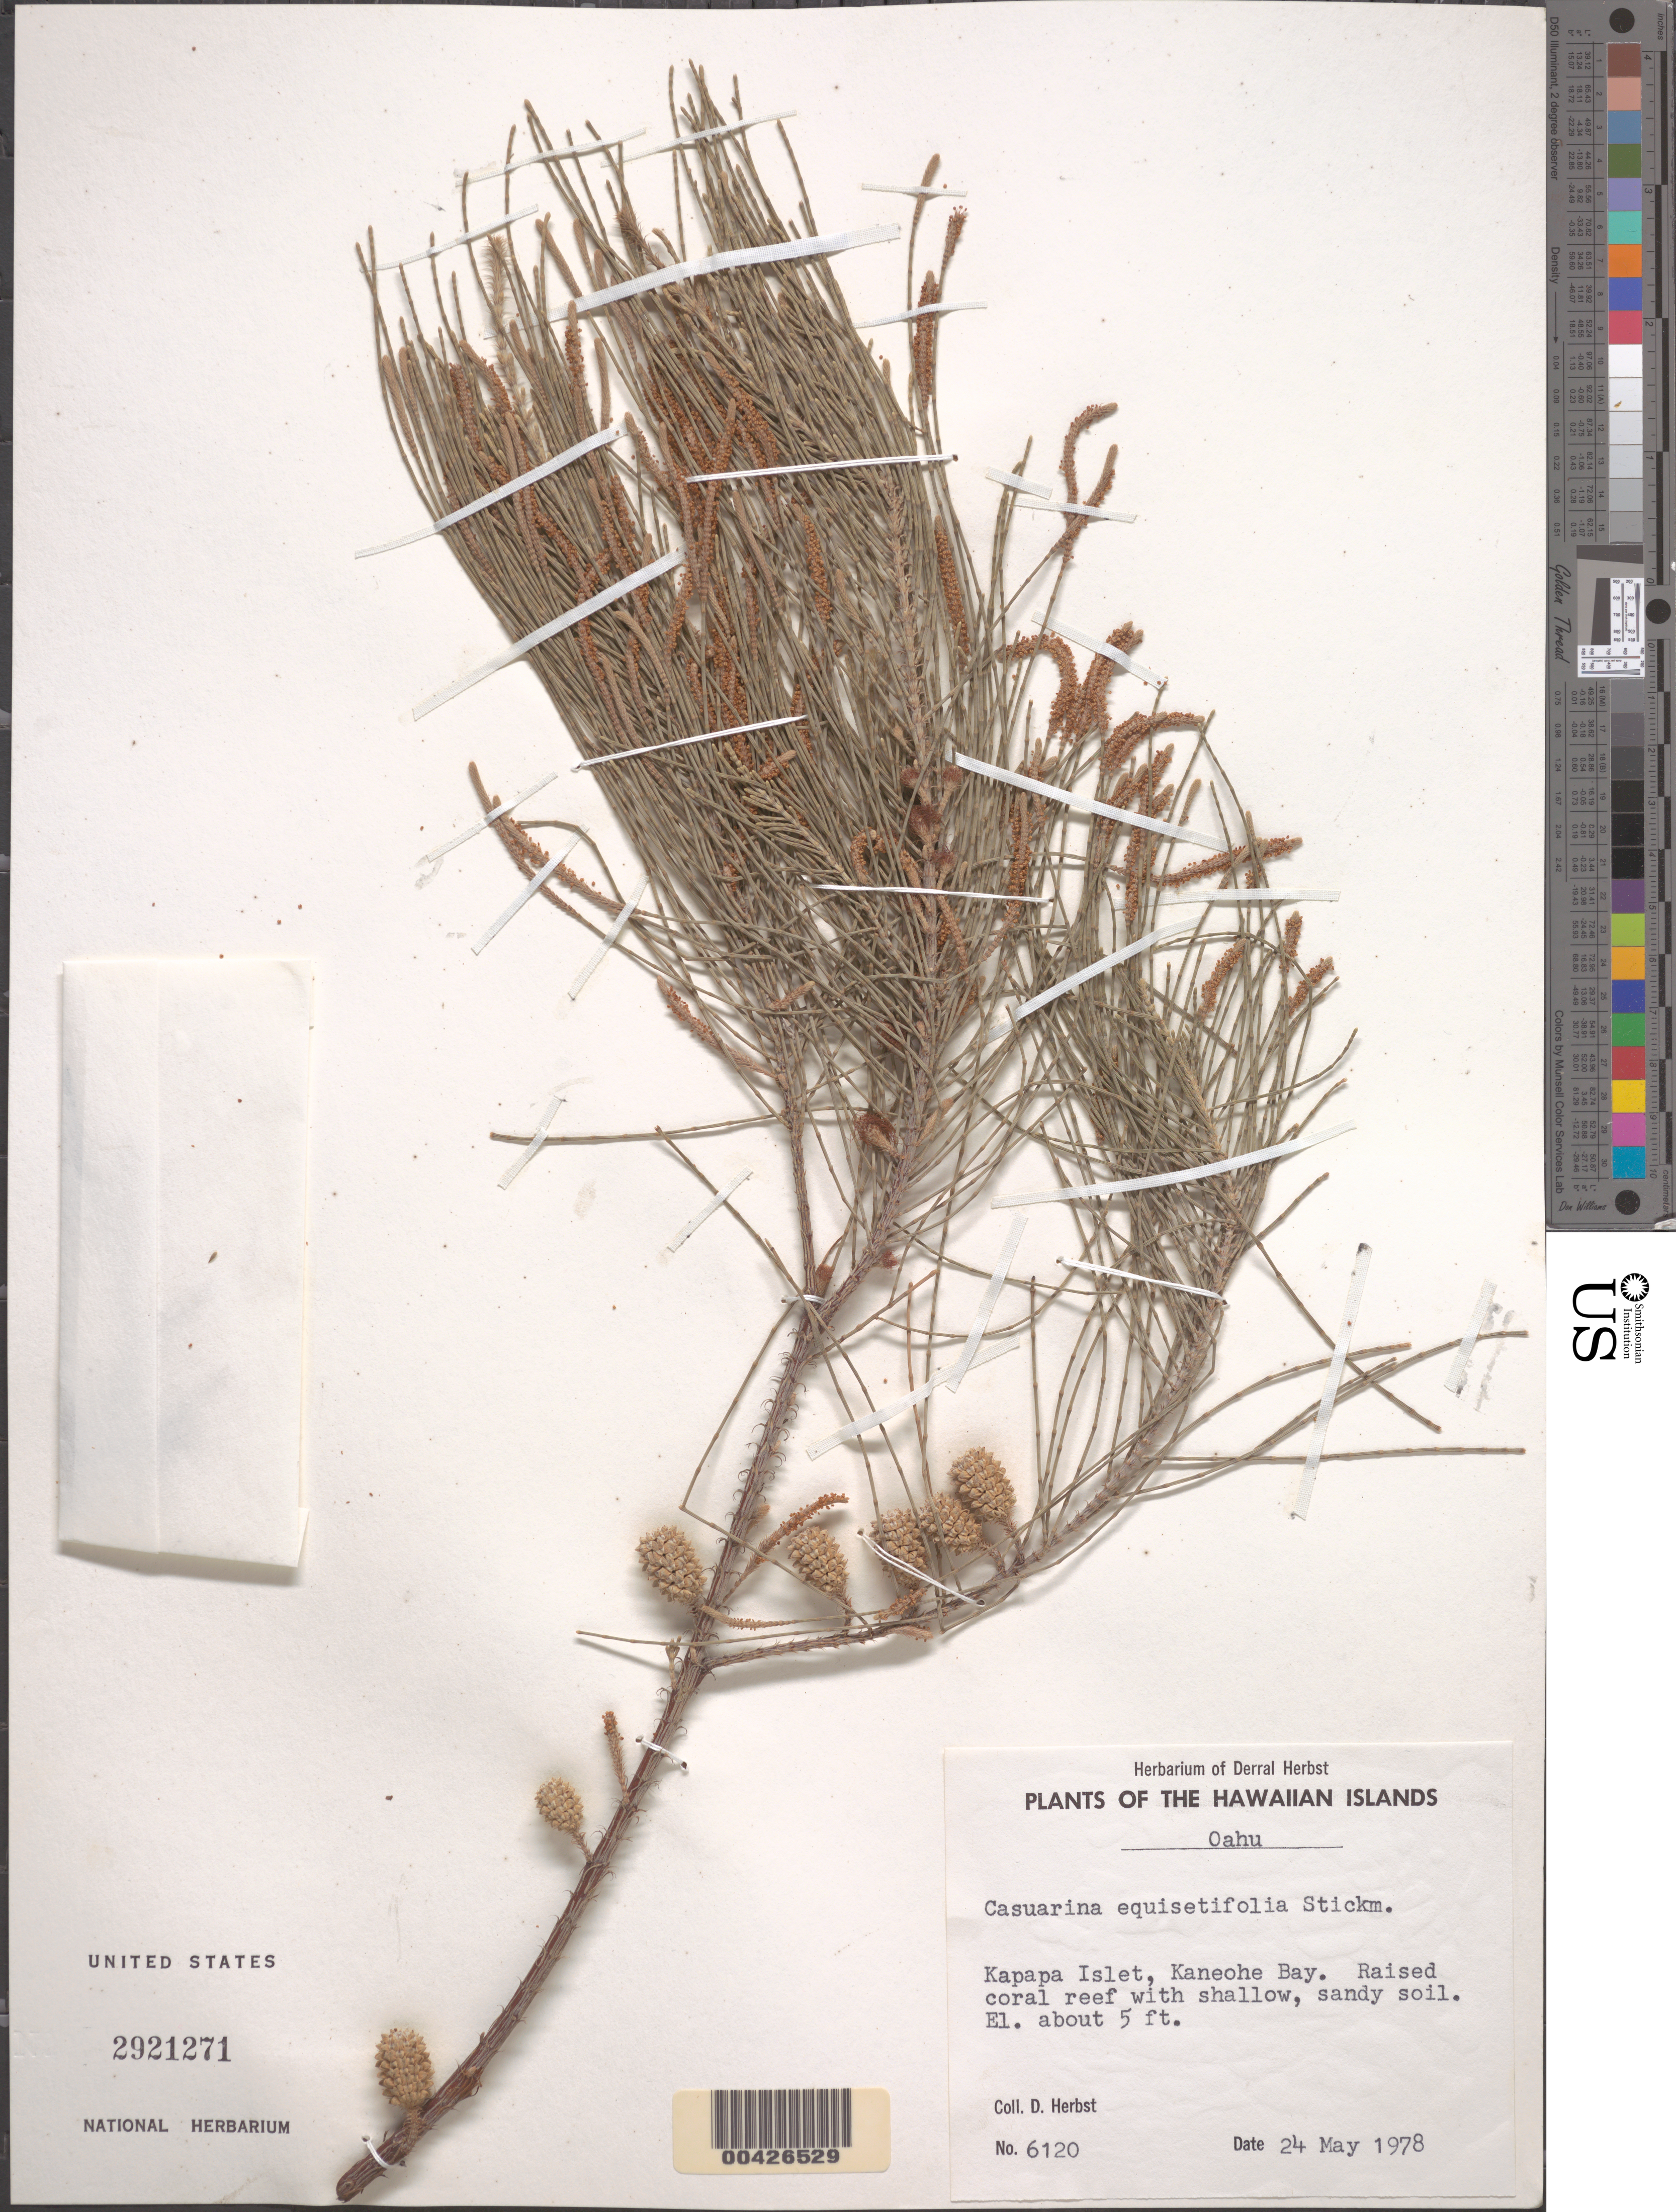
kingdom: Plantae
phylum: Tracheophyta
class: Magnoliopsida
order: Fagales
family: Casuarinaceae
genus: Casuarina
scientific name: Casuarina equisetifolia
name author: L.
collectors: D. R. Herbst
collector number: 6120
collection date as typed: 24 May 1978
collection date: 1978-05-24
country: United States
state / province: Hawaii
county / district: Honolulu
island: Oahu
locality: Kapapa Islet, Kaneohe Bay.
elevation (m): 16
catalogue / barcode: US 2921271